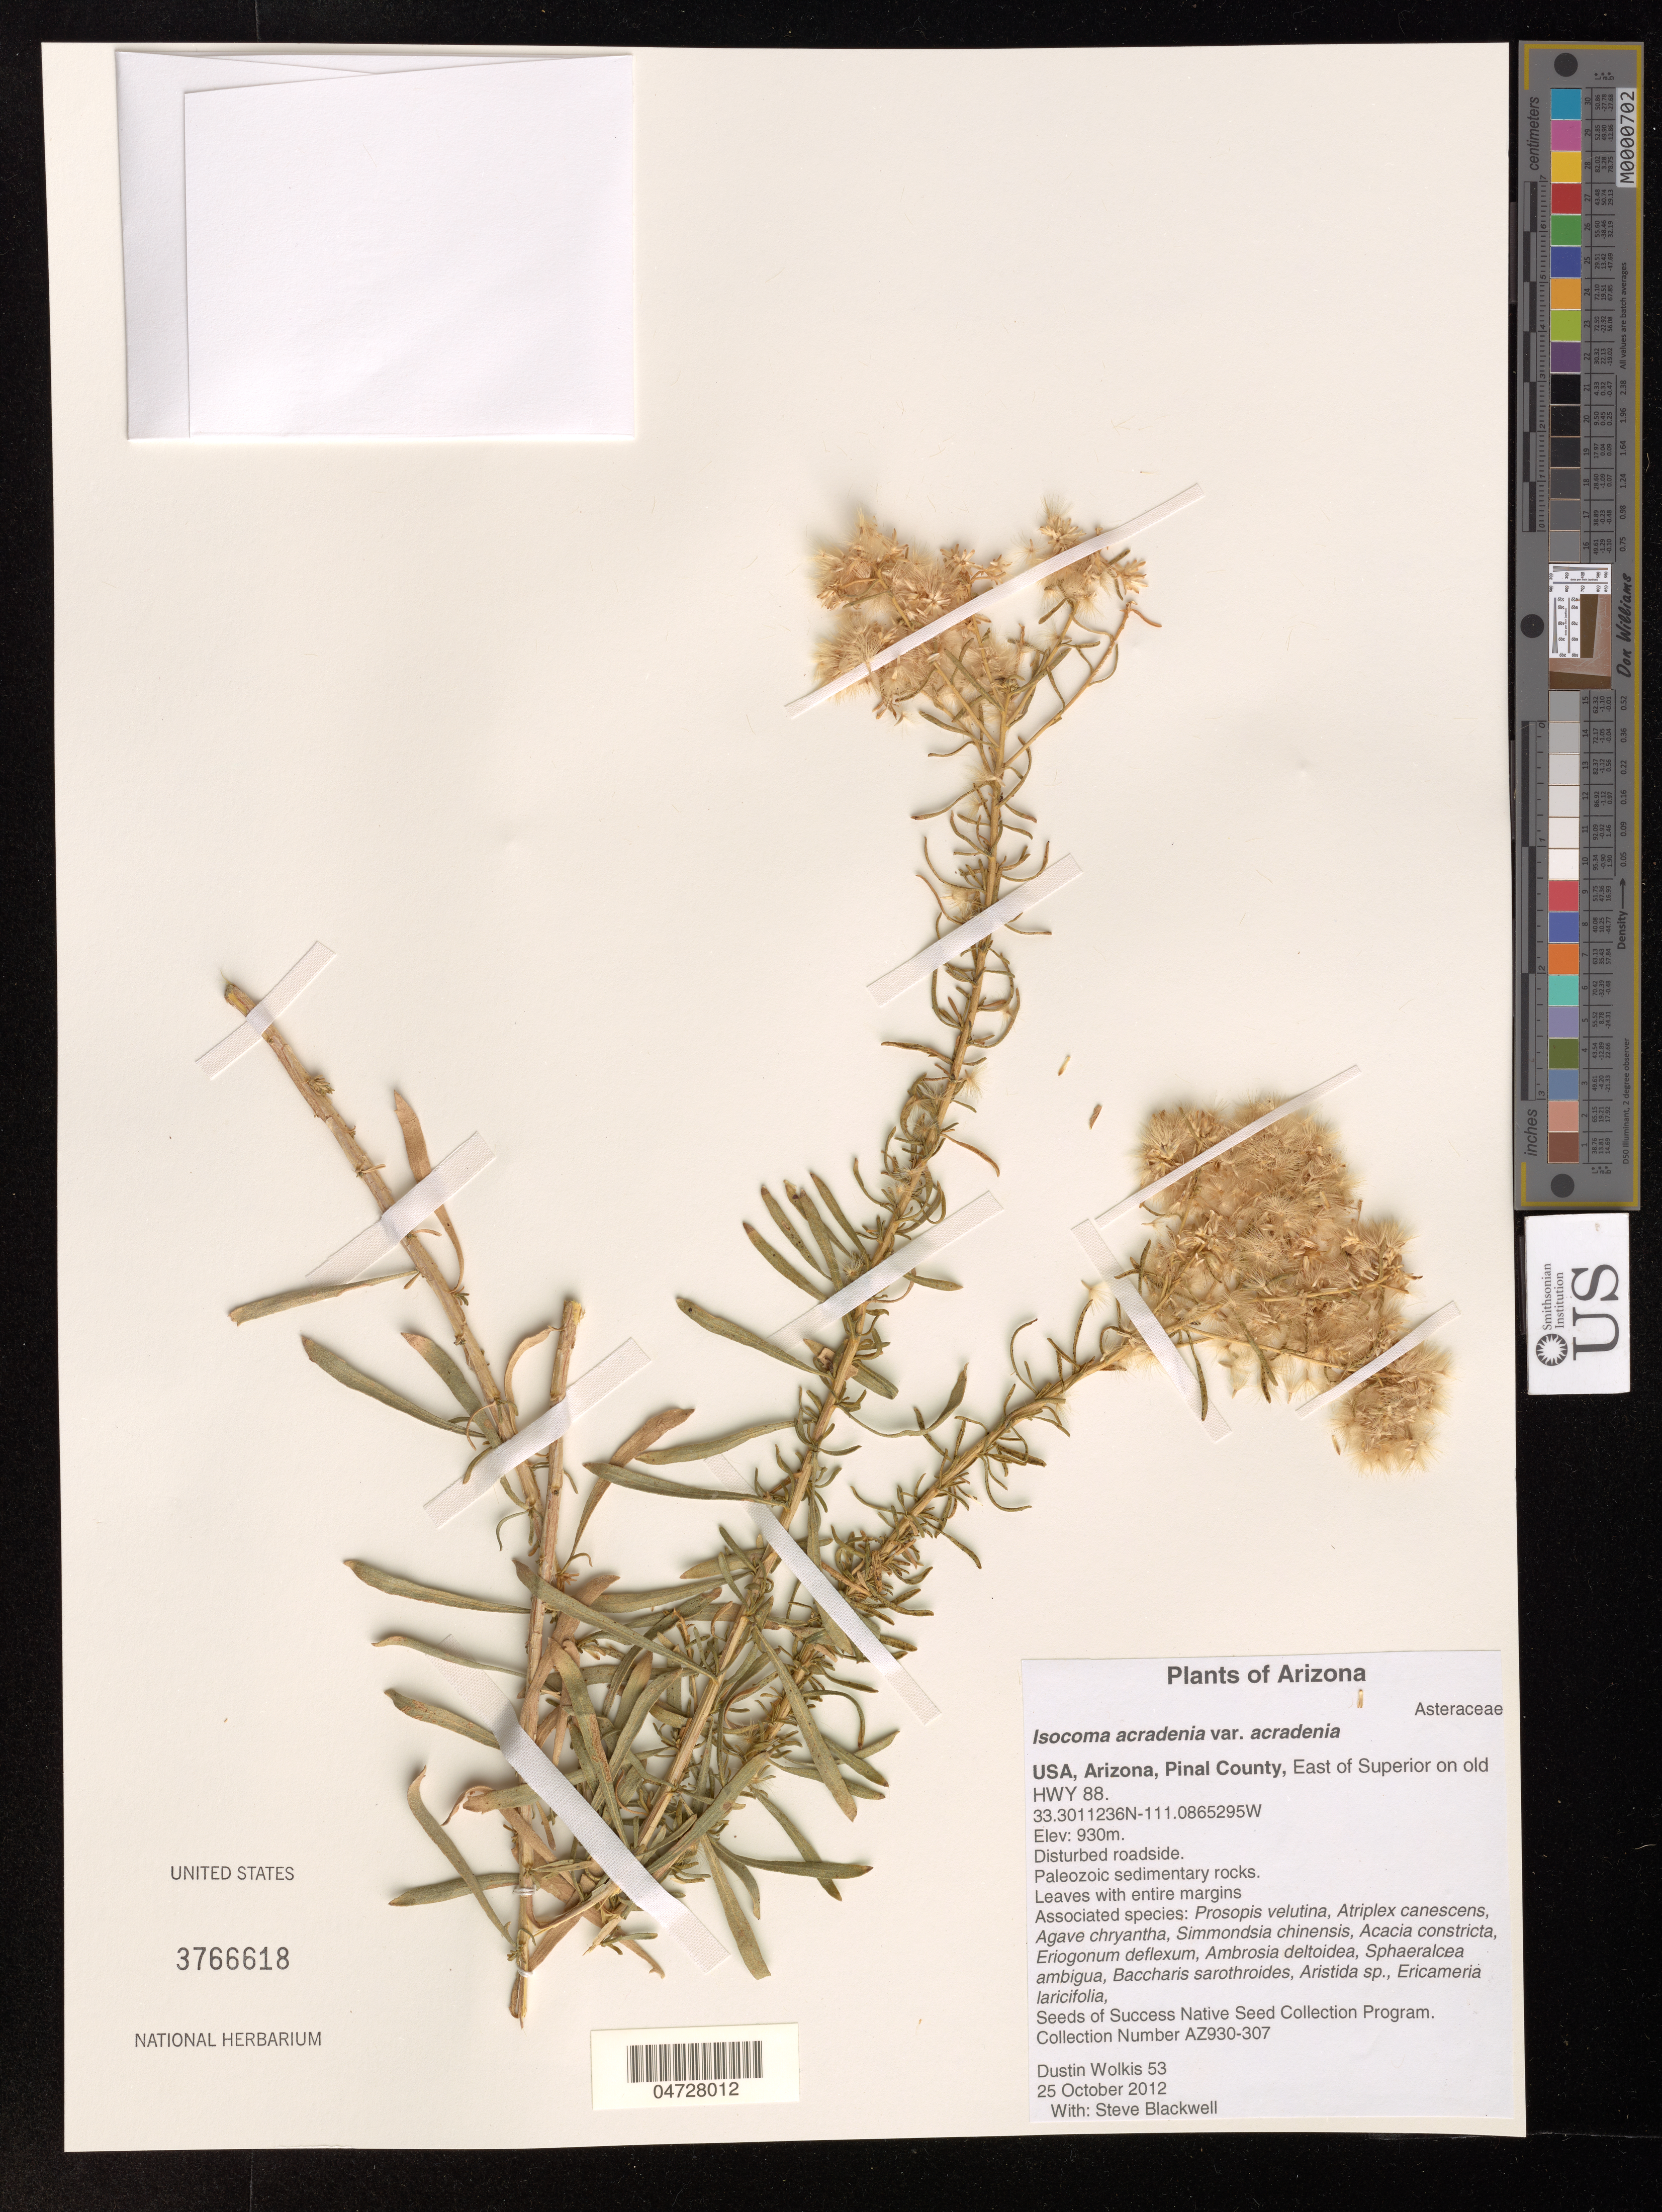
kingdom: Plantae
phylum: Tracheophyta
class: Magnoliopsida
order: Asterales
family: Asteraceae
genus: Isocoma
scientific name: Isocoma acradenia var. acradenia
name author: (Greene) Greene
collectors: D. Wolkis & S. Blackwell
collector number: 53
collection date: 2012-10-25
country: United States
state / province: Arizona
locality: Pinal County, East of Superior on old HWY 88.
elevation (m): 930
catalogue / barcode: US 3766618